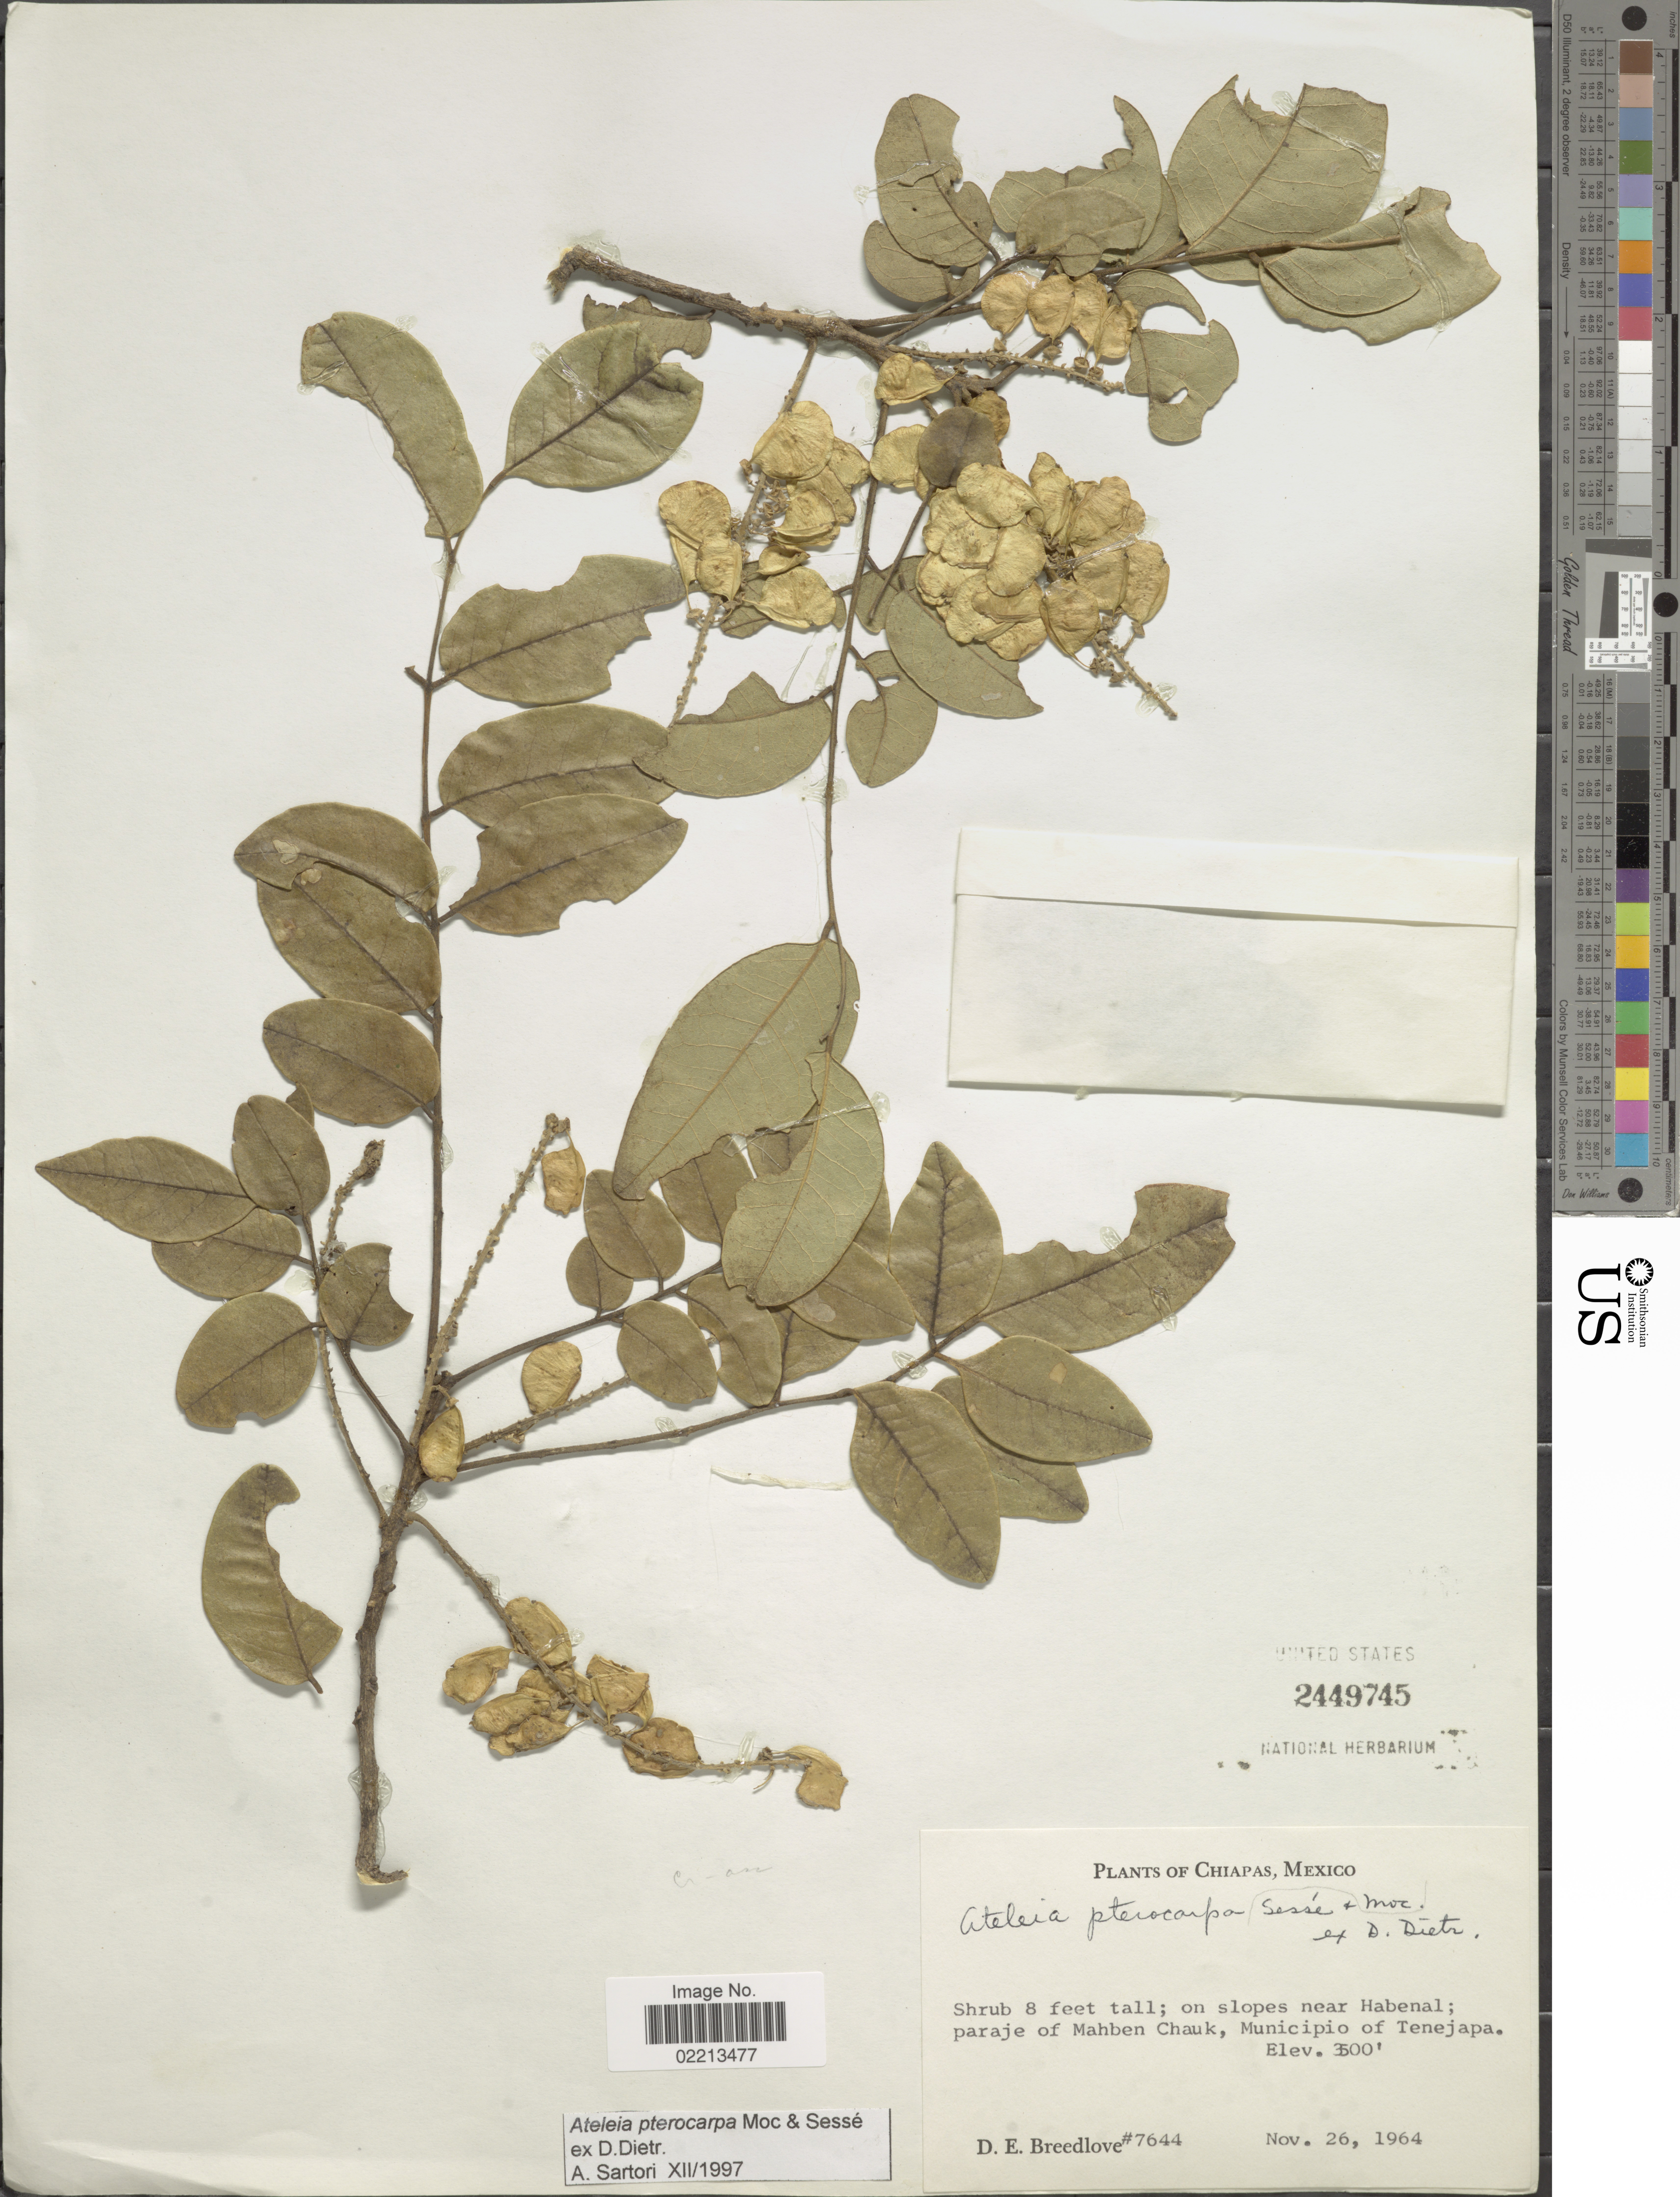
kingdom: Plantae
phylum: Tracheophyta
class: Magnoliopsida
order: Fabales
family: Fabaceae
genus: Ateleia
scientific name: Ateleia pterocarpa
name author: Moc. & Sessé ex D. Dietr.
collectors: D. E. Breedlove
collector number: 7644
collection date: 1964-11-26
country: Mexico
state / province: Chiapas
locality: On slopes near Habenal; paraje of Mahben Chauk, Municipio of Tenejapa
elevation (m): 1067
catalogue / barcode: US 2449745